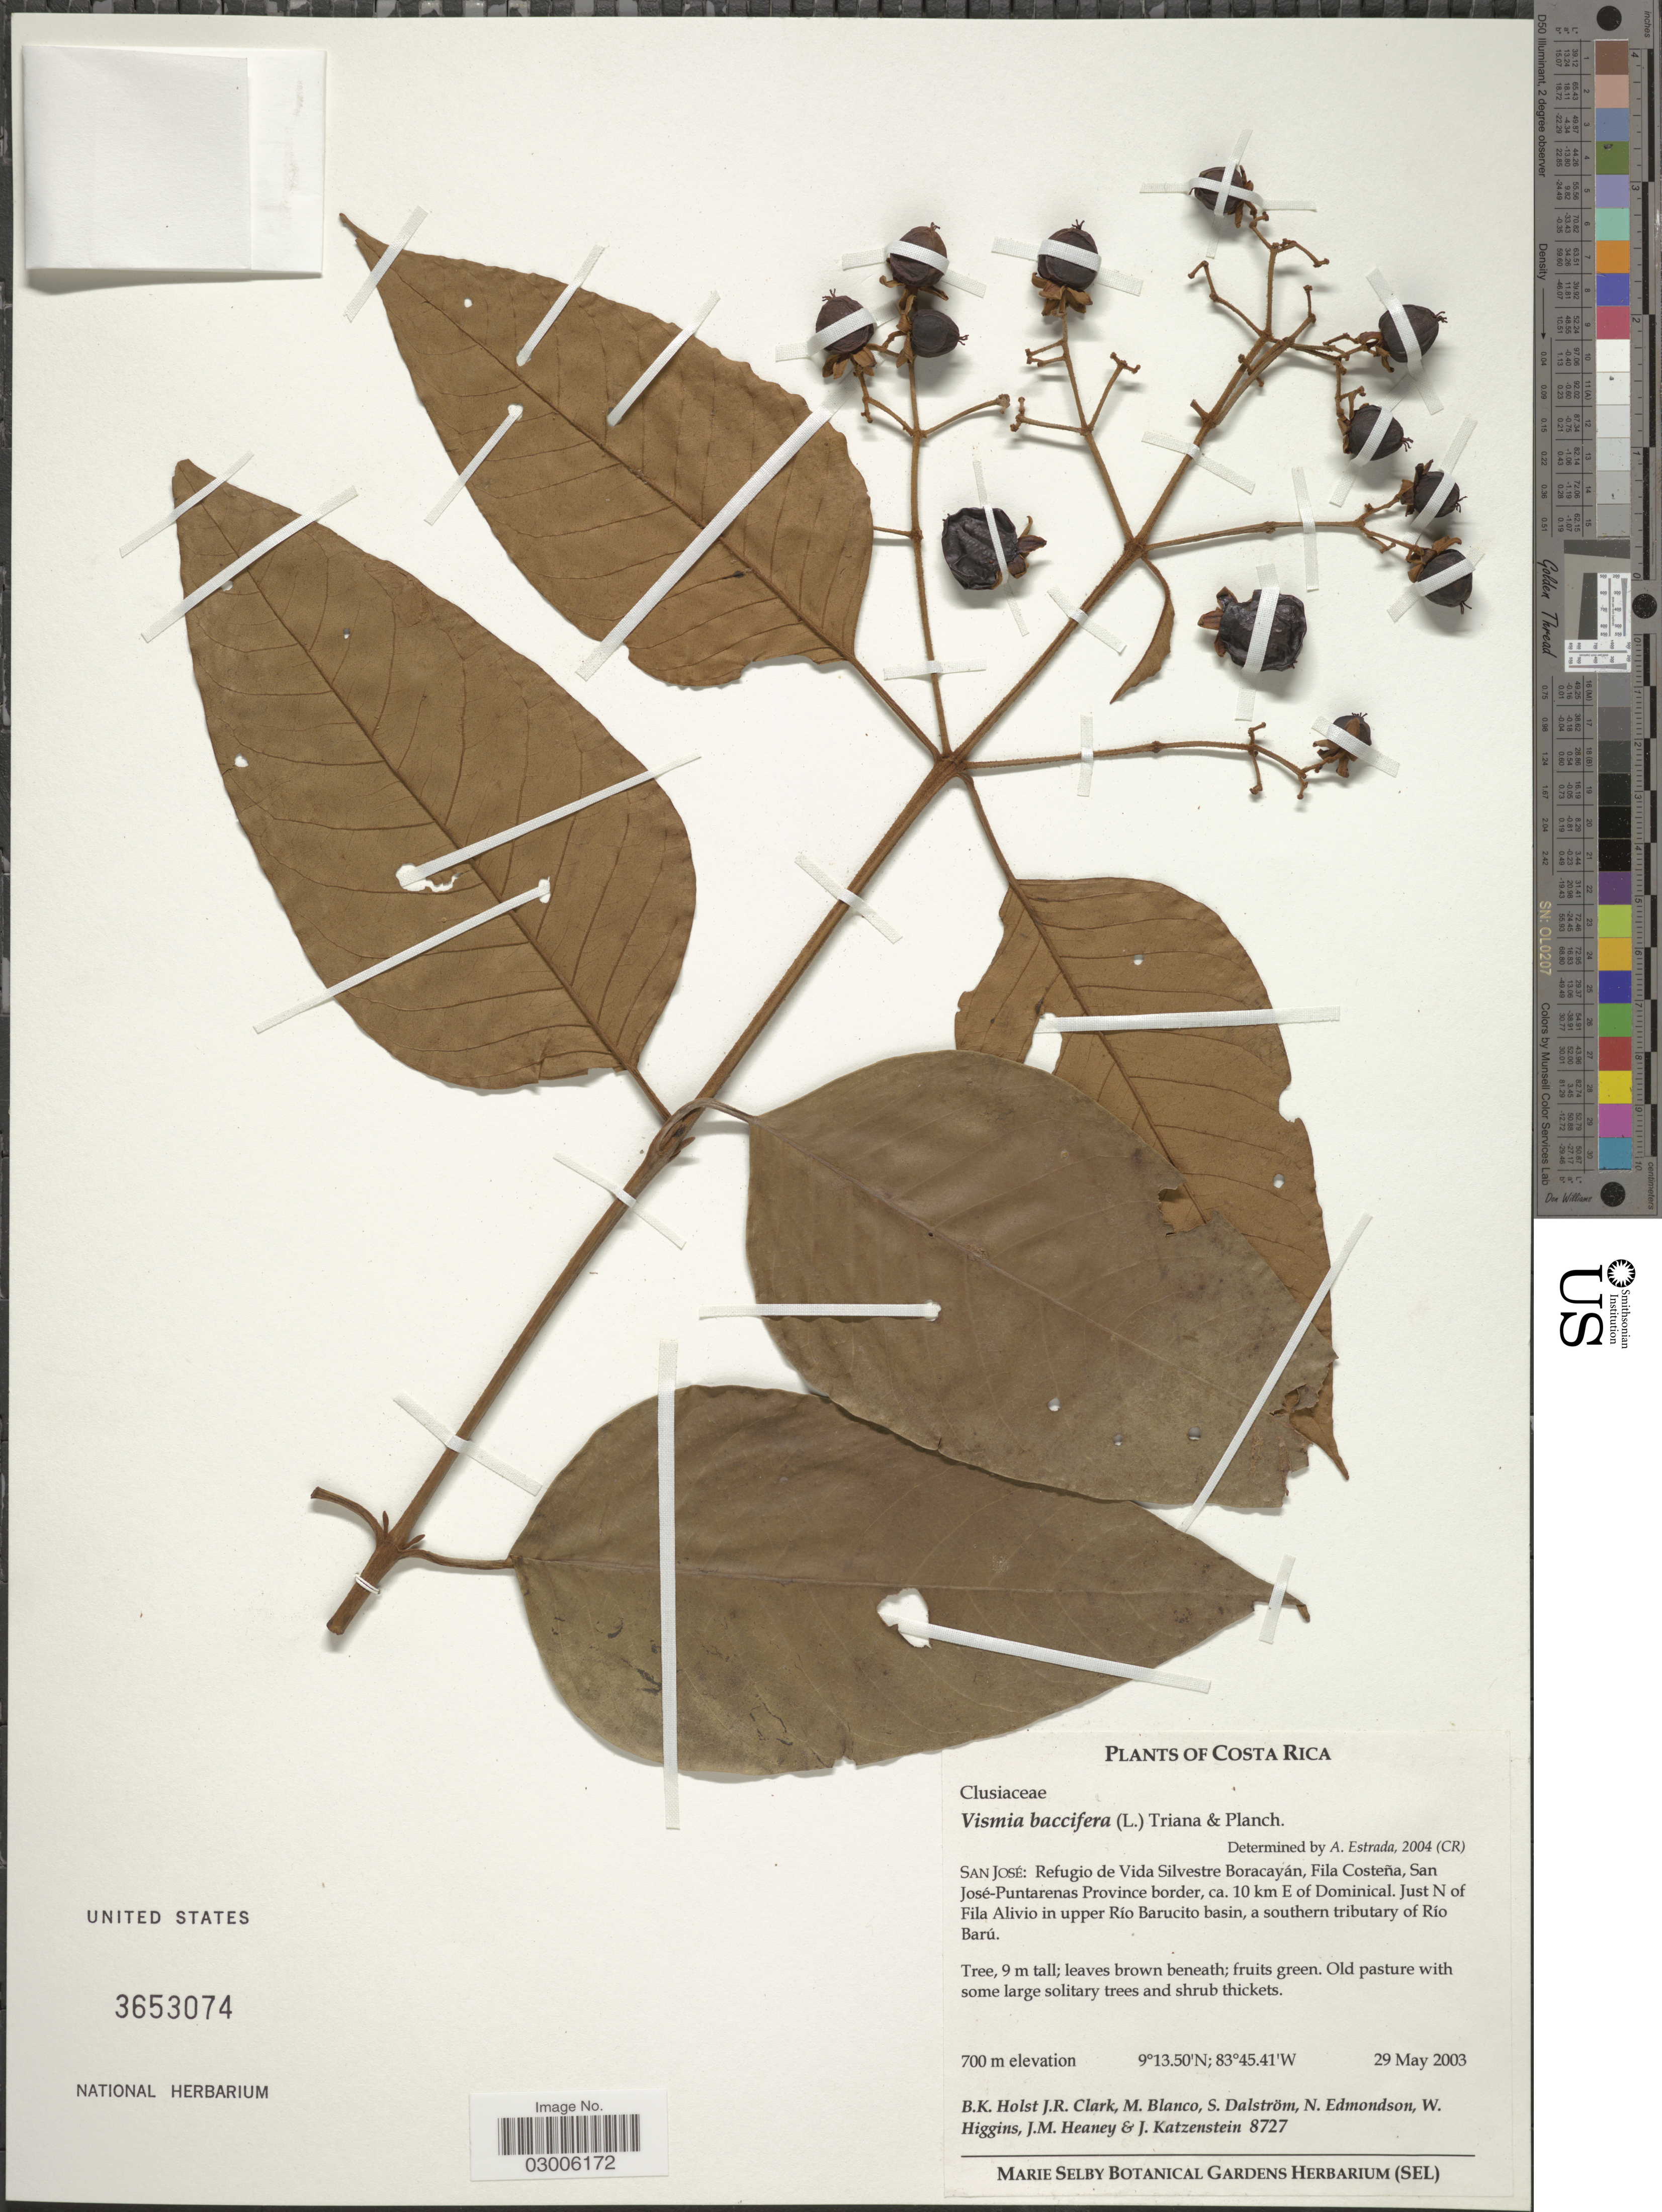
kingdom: Plantae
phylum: Tracheophyta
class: Magnoliopsida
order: Malpighiales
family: Hypericaceae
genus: Vismia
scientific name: Vismia baccifera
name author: (L.) Triana & Planch.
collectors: B. Holst, J. R. Clark, M. Blanco, S. Dalström & et al.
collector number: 8727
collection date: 2003-05-29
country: Costa Rica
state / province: San José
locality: Refugio de Vida Silvestre Boracayán, Fila Costeña, San José-Puntarenas Province border, ca. 10 km E of Dominical. Just N of Fila Alivio in upper Río Barucito basin, a southern tributary of Río Barú.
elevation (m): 700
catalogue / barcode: US 3653074